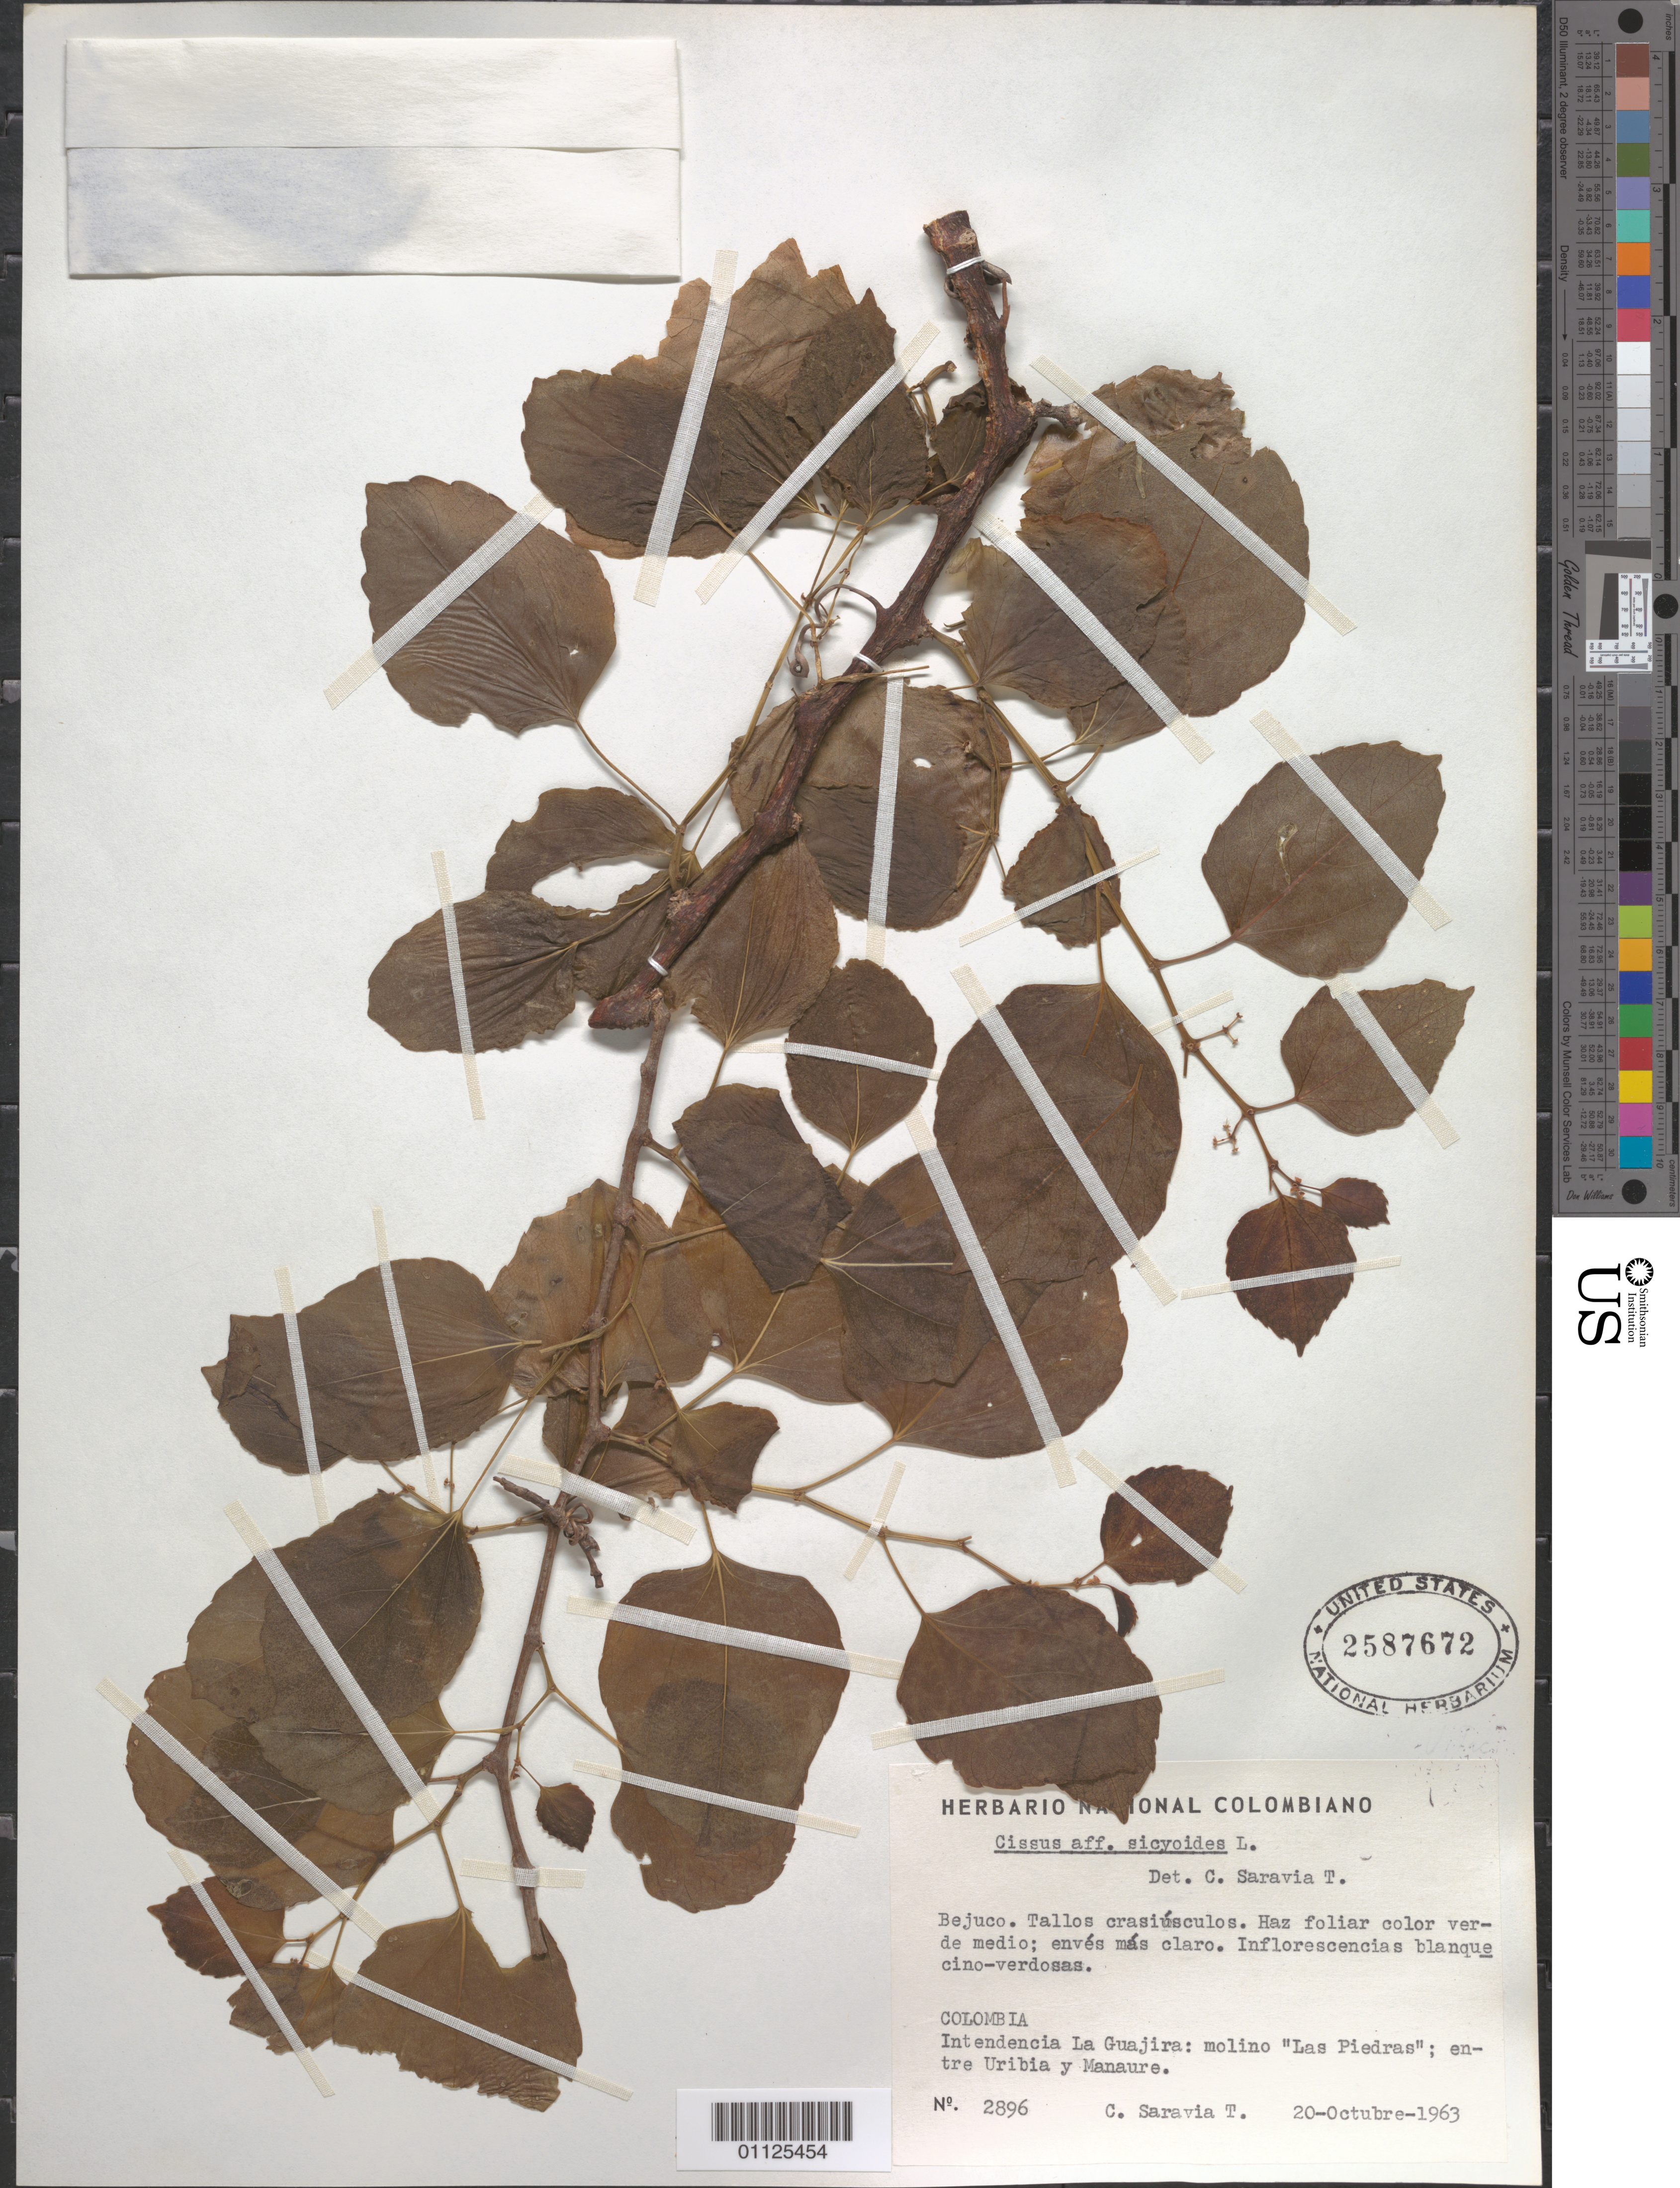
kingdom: Plantae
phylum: Tracheophyta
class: Magnoliopsida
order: Vitales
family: Vitaceae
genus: Cissus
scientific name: Cissus verticillata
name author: (L.) Nicolson & C.E. Jarvis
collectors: C. Saravia-T.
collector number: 2896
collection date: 1963-10-20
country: Colombia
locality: Intendencia La Guajira: molino "Las Piedras"; entre Uribia y Manaure.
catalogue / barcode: US 2587672